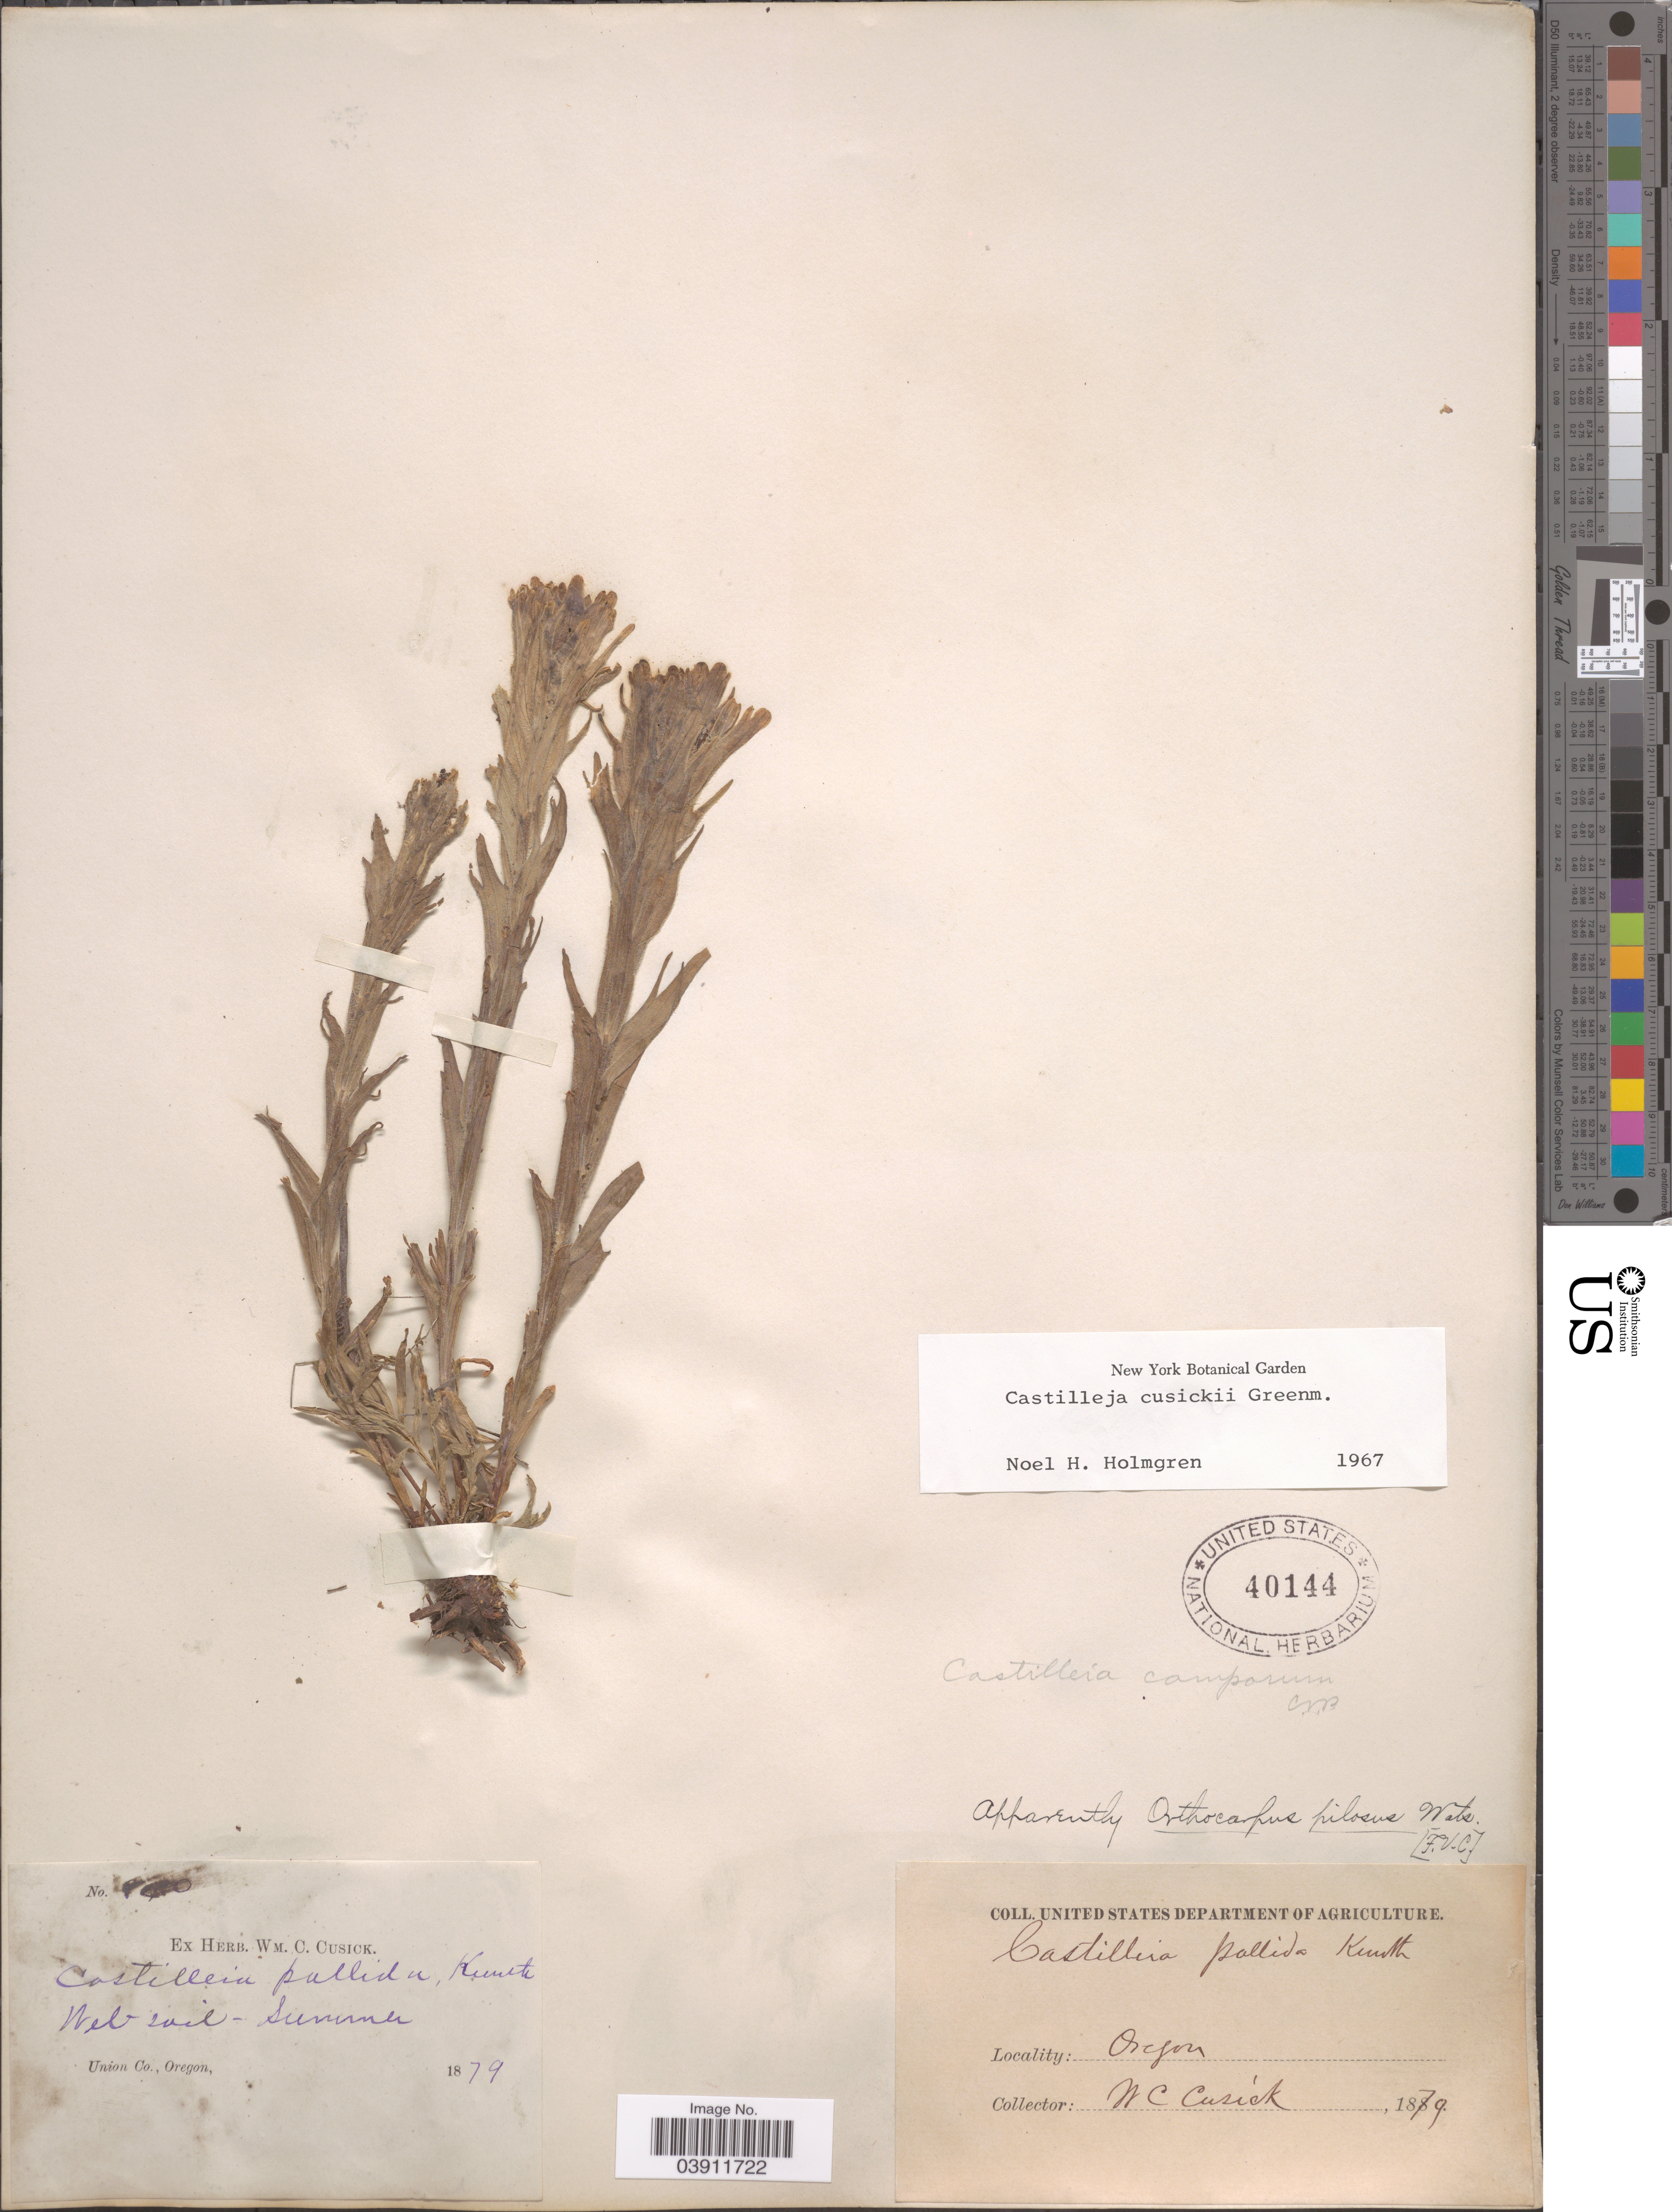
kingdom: Plantae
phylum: Tracheophyta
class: Magnoliopsida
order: Lamiales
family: Orobanchaceae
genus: Castilleja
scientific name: Castilleja cusickii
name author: Greenm.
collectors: W. C. Cusick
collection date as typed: Summer 1879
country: United States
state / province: Oregon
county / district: Union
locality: Union Co.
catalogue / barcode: US 40144